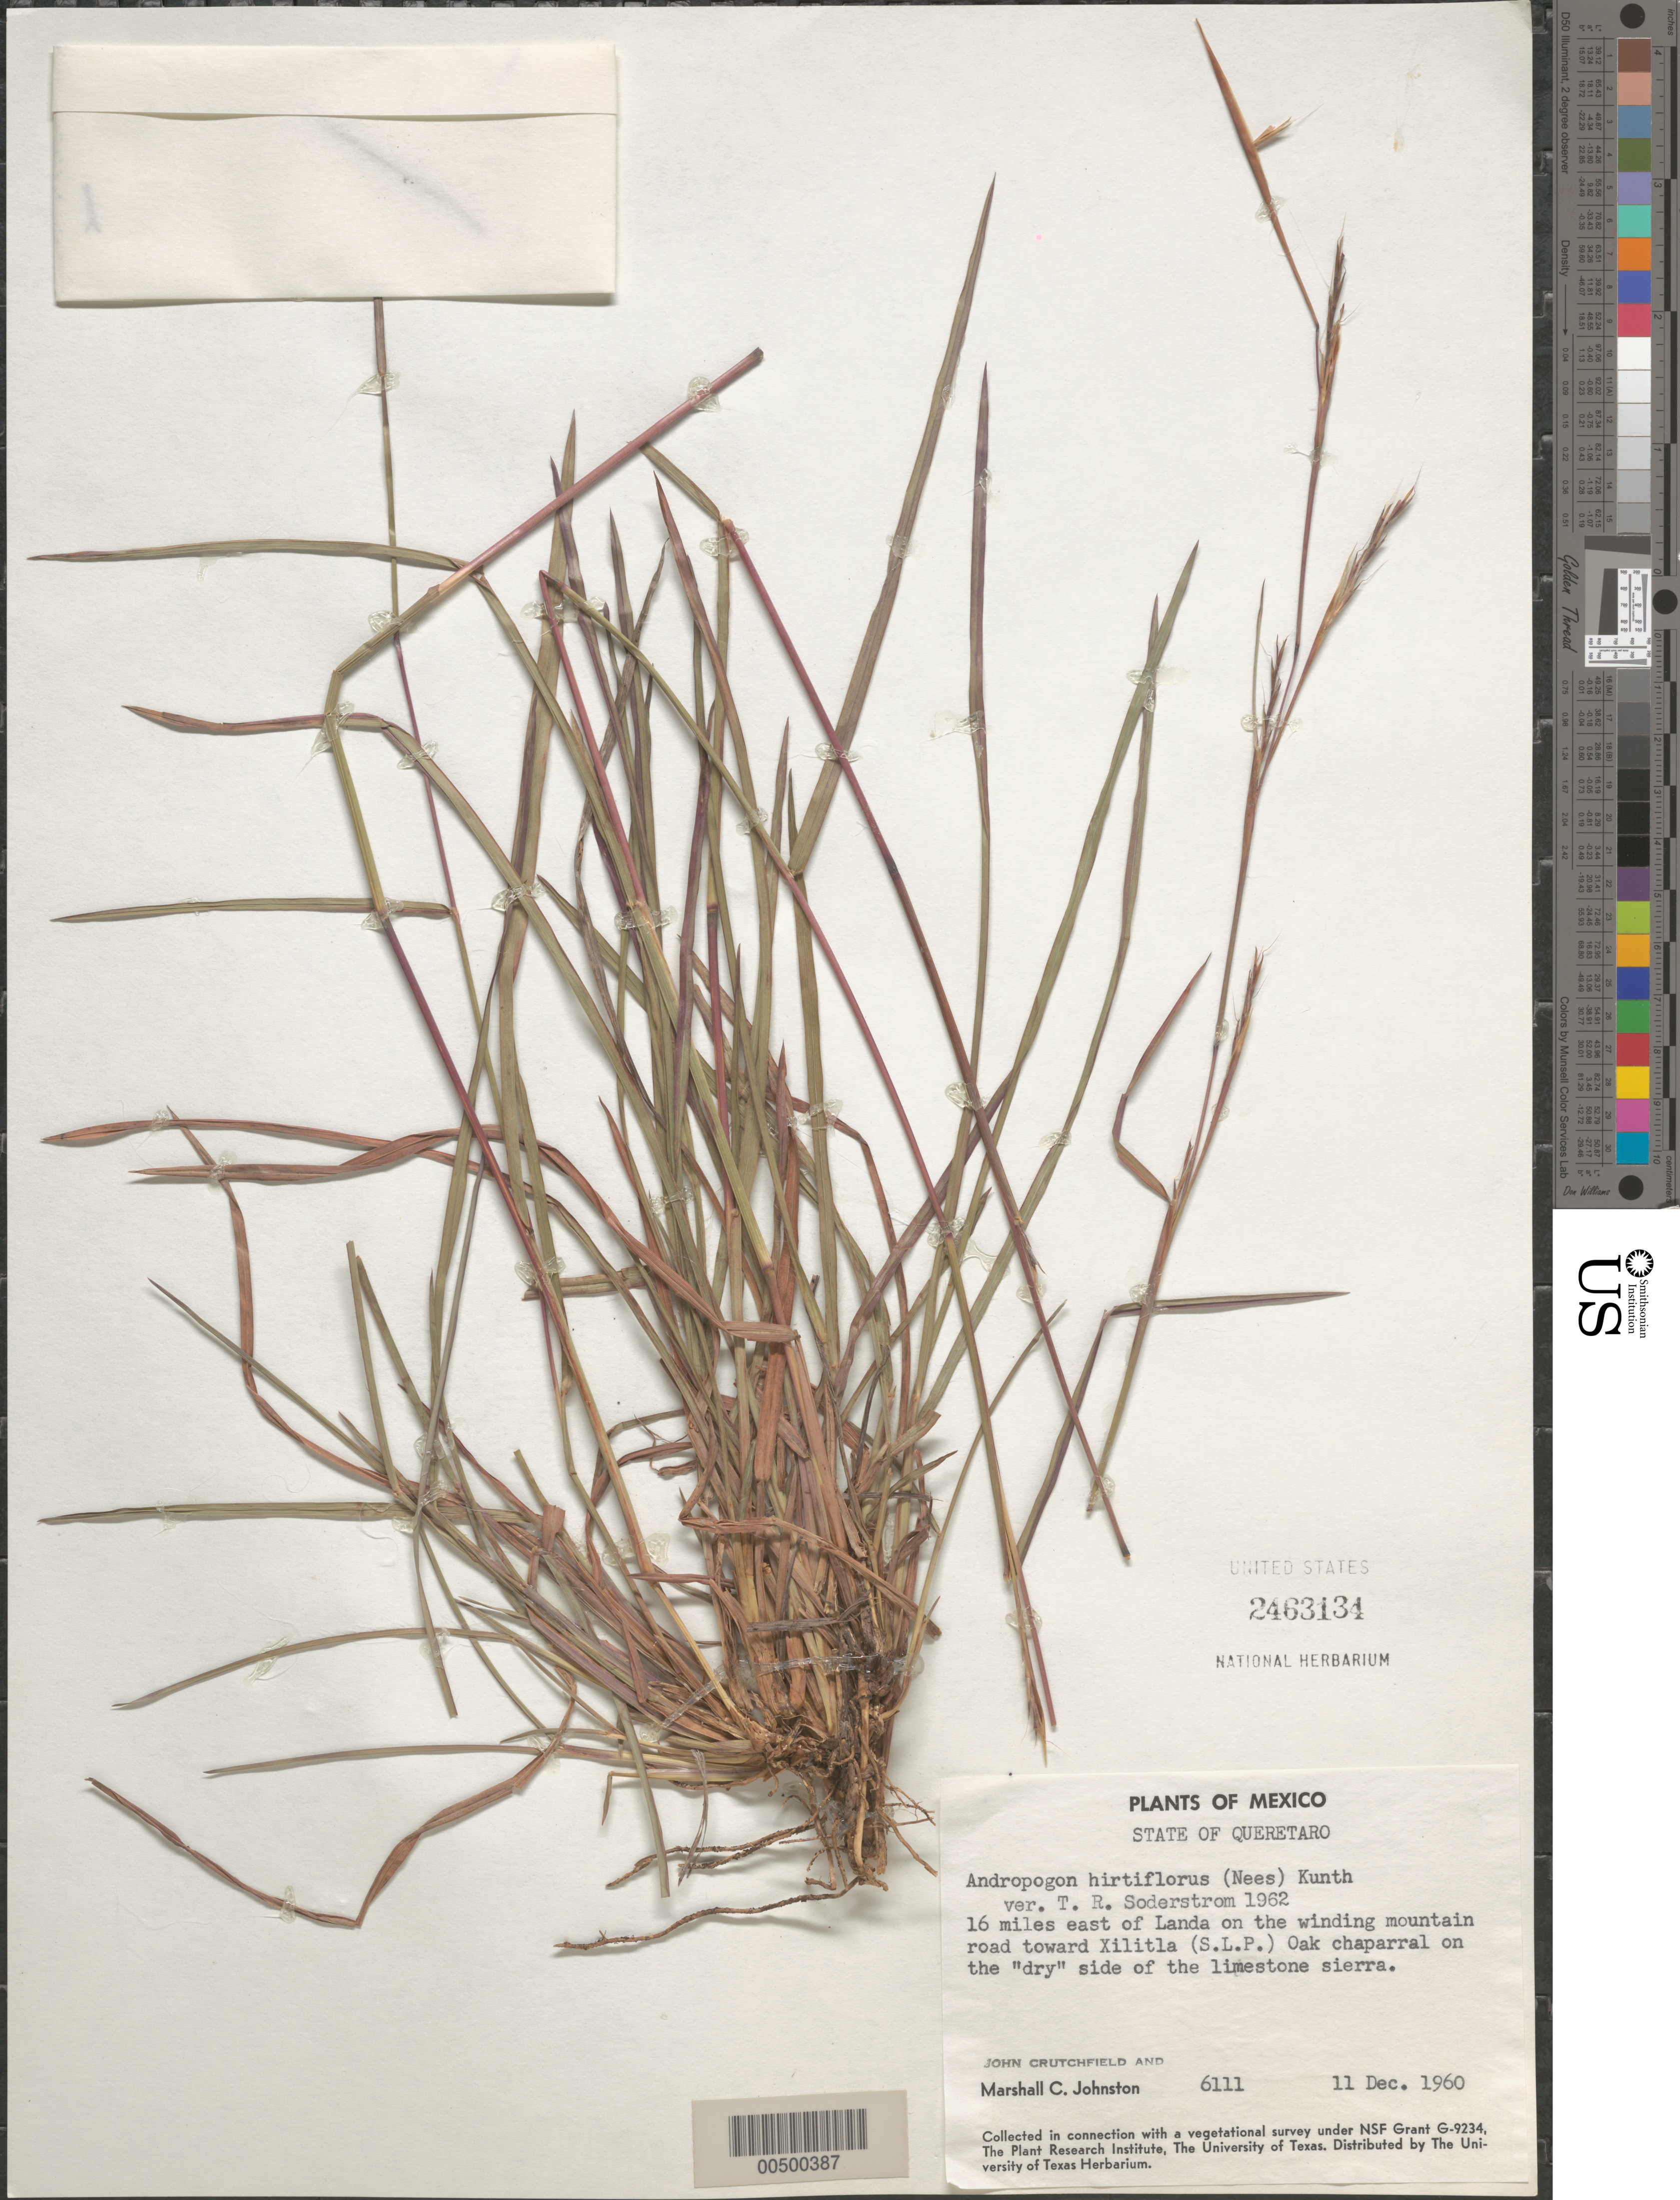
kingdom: Plantae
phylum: Tracheophyta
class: Liliopsida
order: Poales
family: Poaceae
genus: Schizachyrium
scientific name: Schizachyrium sanguineum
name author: (Retz.) Alston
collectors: J. Crutchfield & M. Johnston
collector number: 6111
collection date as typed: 11 Dec 1960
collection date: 1960-12-11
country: Mexico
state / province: Querétaro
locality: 16 mi E of Landa on the winding mtn rd toward Xilitla, S.L.P.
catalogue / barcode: US 2463134